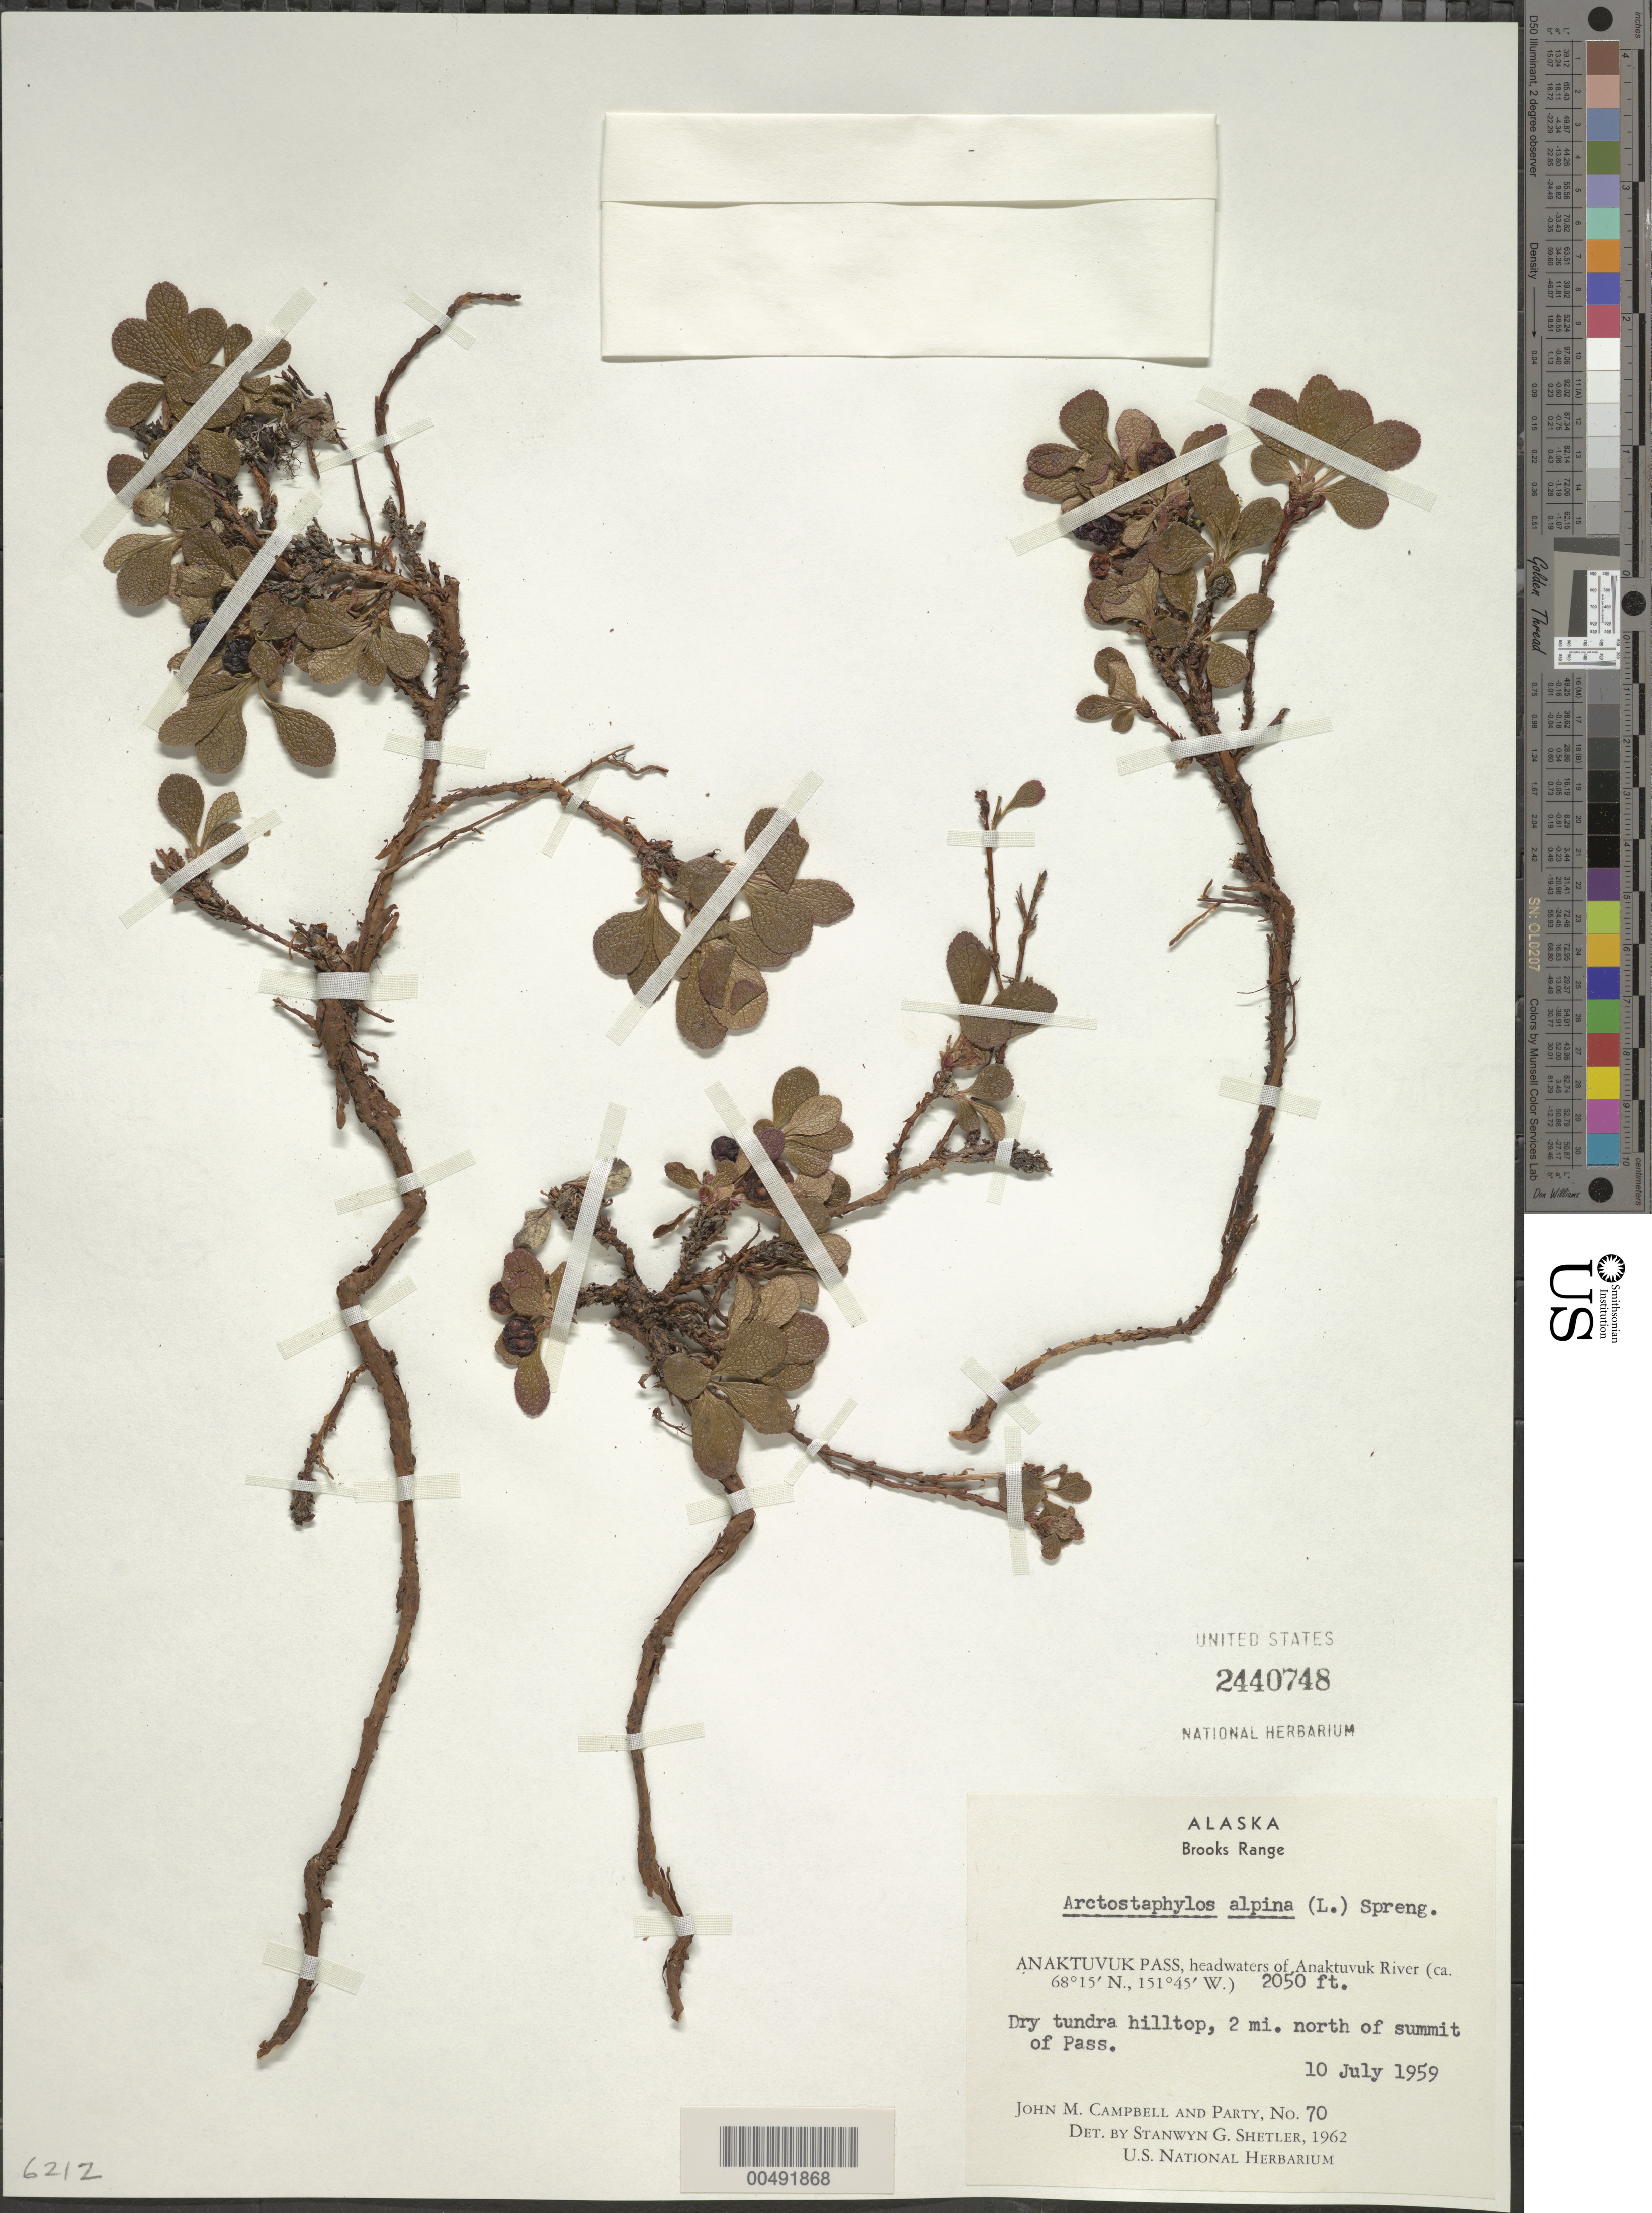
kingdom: Plantae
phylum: Tracheophyta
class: Magnoliopsida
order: Ericales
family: Ericaceae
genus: Arctostaphylos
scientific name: Arctostaphylos alpina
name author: (L.) Spreng.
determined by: Shetler, Stanwyn G., (US), NMNH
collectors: J. M. Campbell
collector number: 70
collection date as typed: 10 Jul 1959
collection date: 1959-07-10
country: United States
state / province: Alaska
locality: Brooks Range, 2 mi. N of summit of Anaktuvuk Pass, headwaters of Anaktuvuk River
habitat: dry tundra hilltop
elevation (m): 625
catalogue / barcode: US 2440748